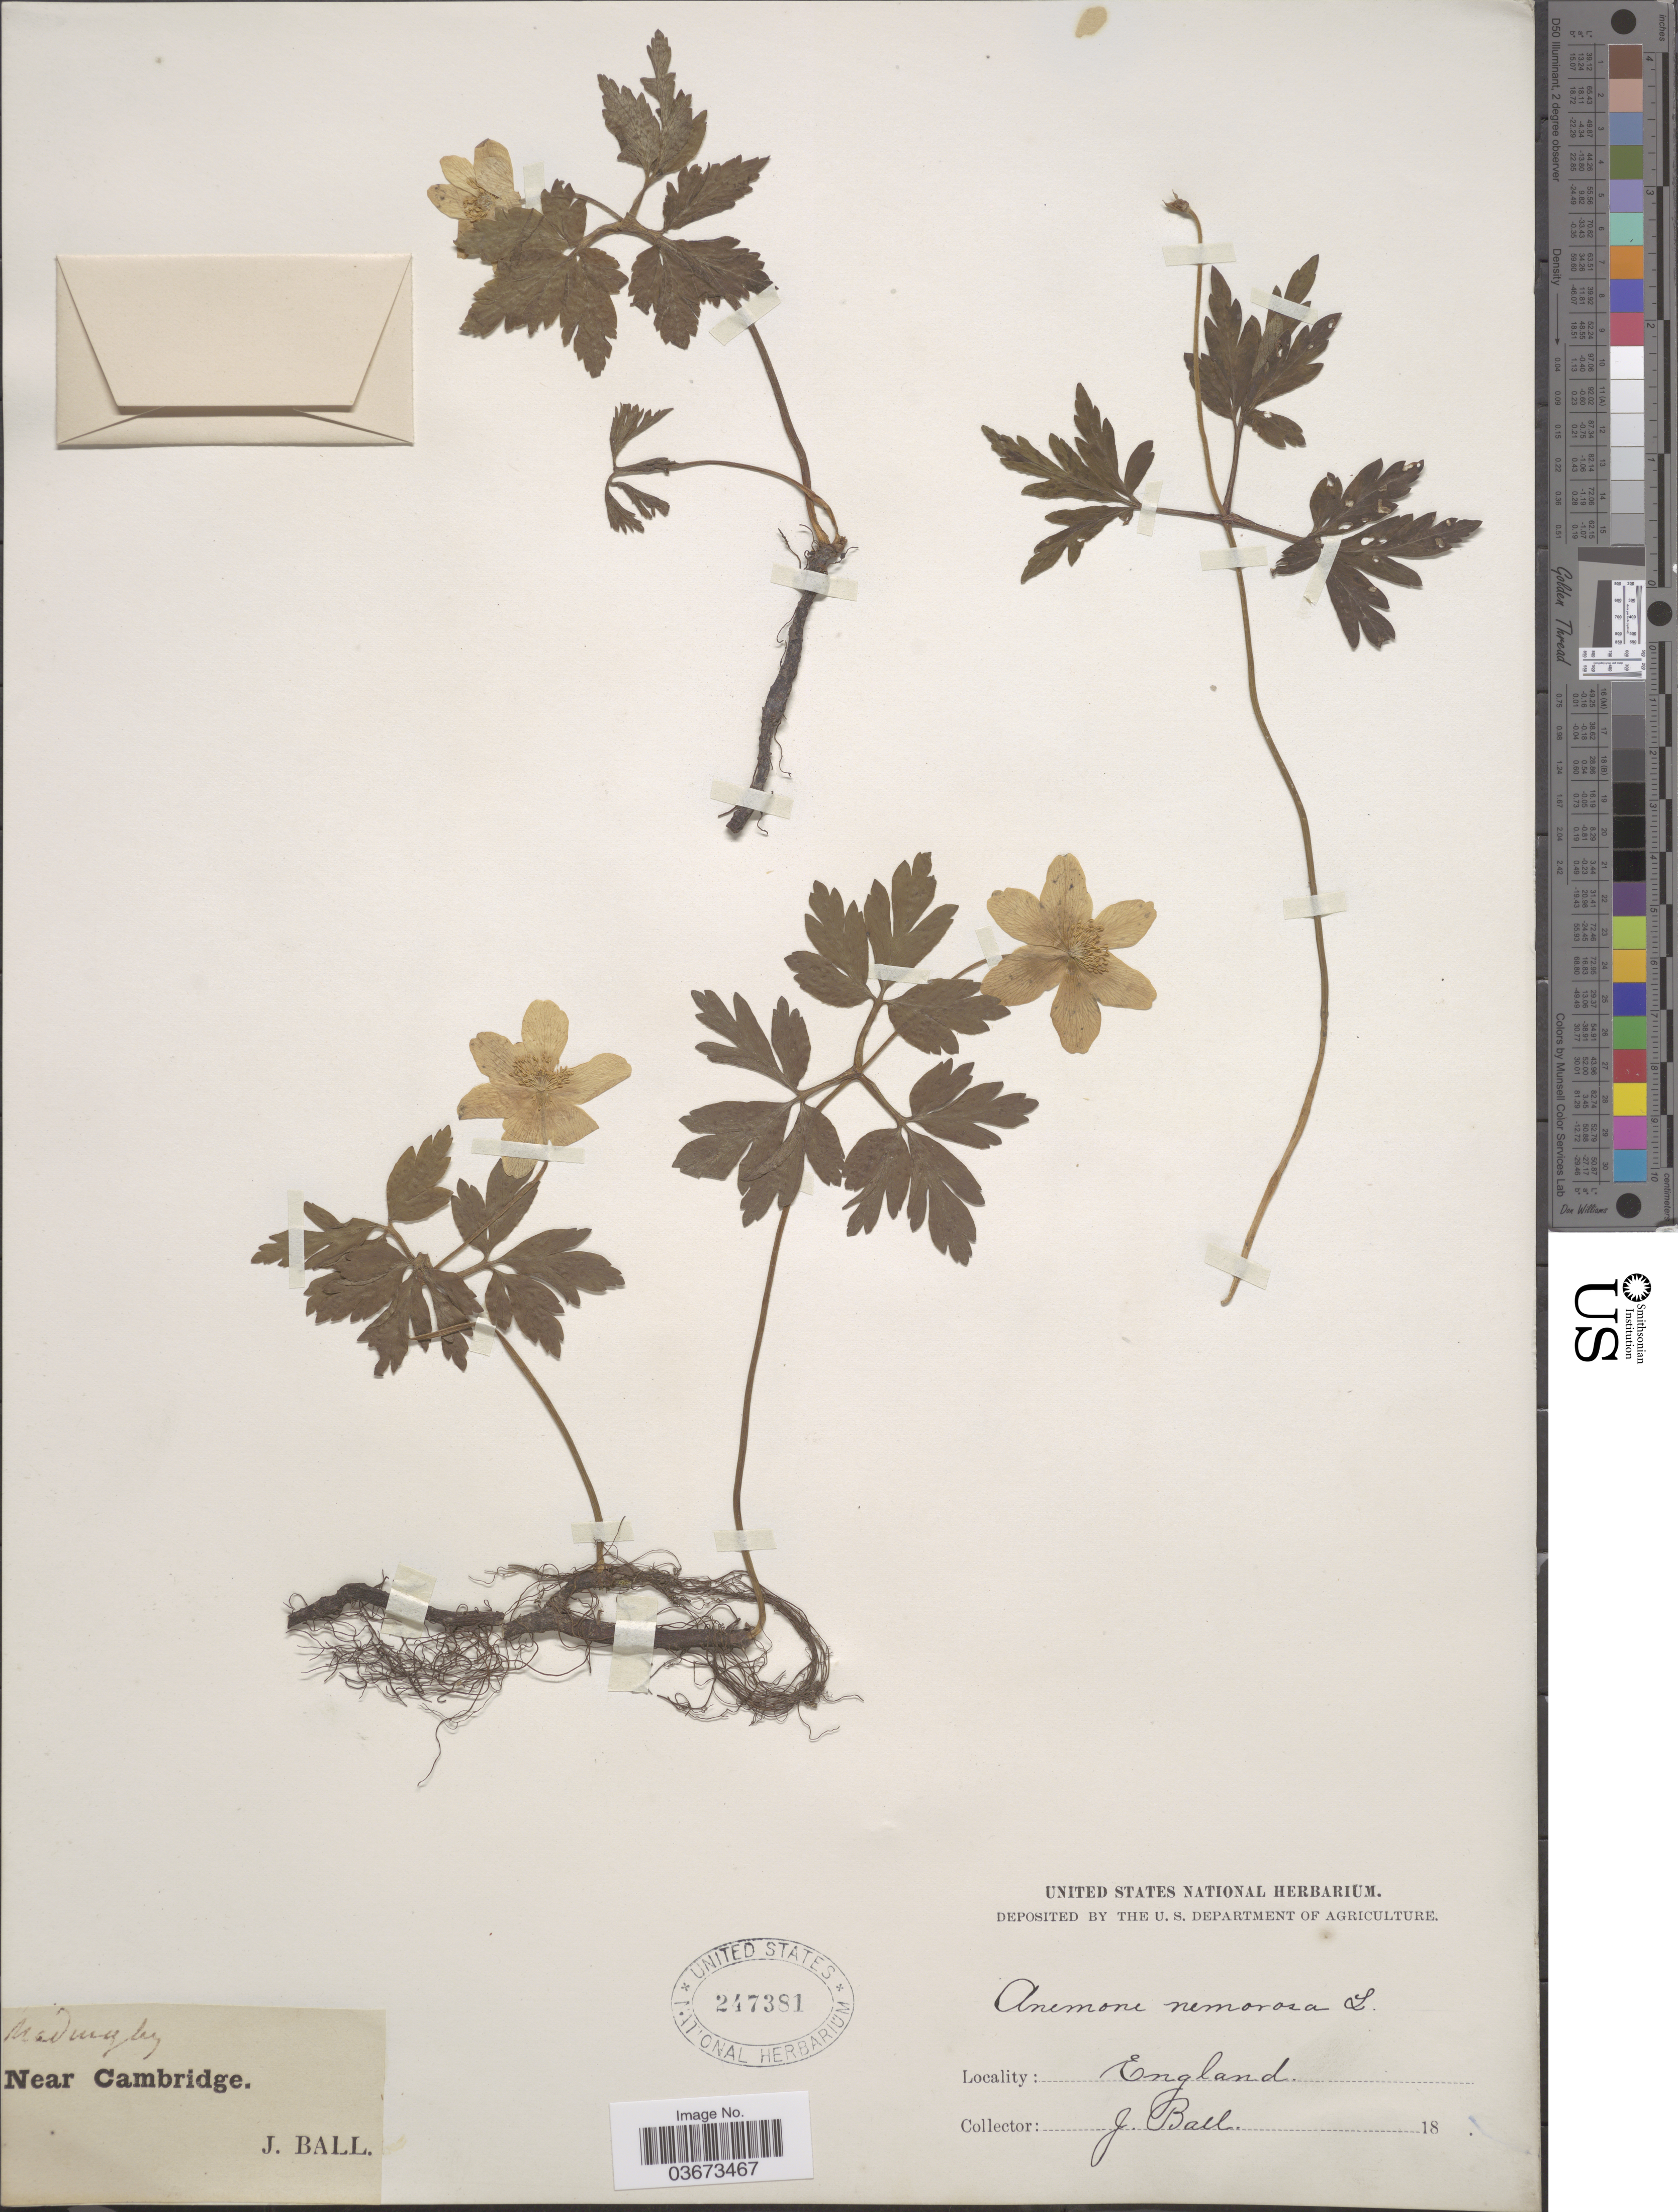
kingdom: Plantae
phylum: Tracheophyta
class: Magnoliopsida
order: Ranunculales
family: Ranunculaceae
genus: Anemone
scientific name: Anemone nemorosa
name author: L.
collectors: J. Ball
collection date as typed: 18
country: United Kingdom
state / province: England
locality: Madingley Near Cambridge.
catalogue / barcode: US 247381